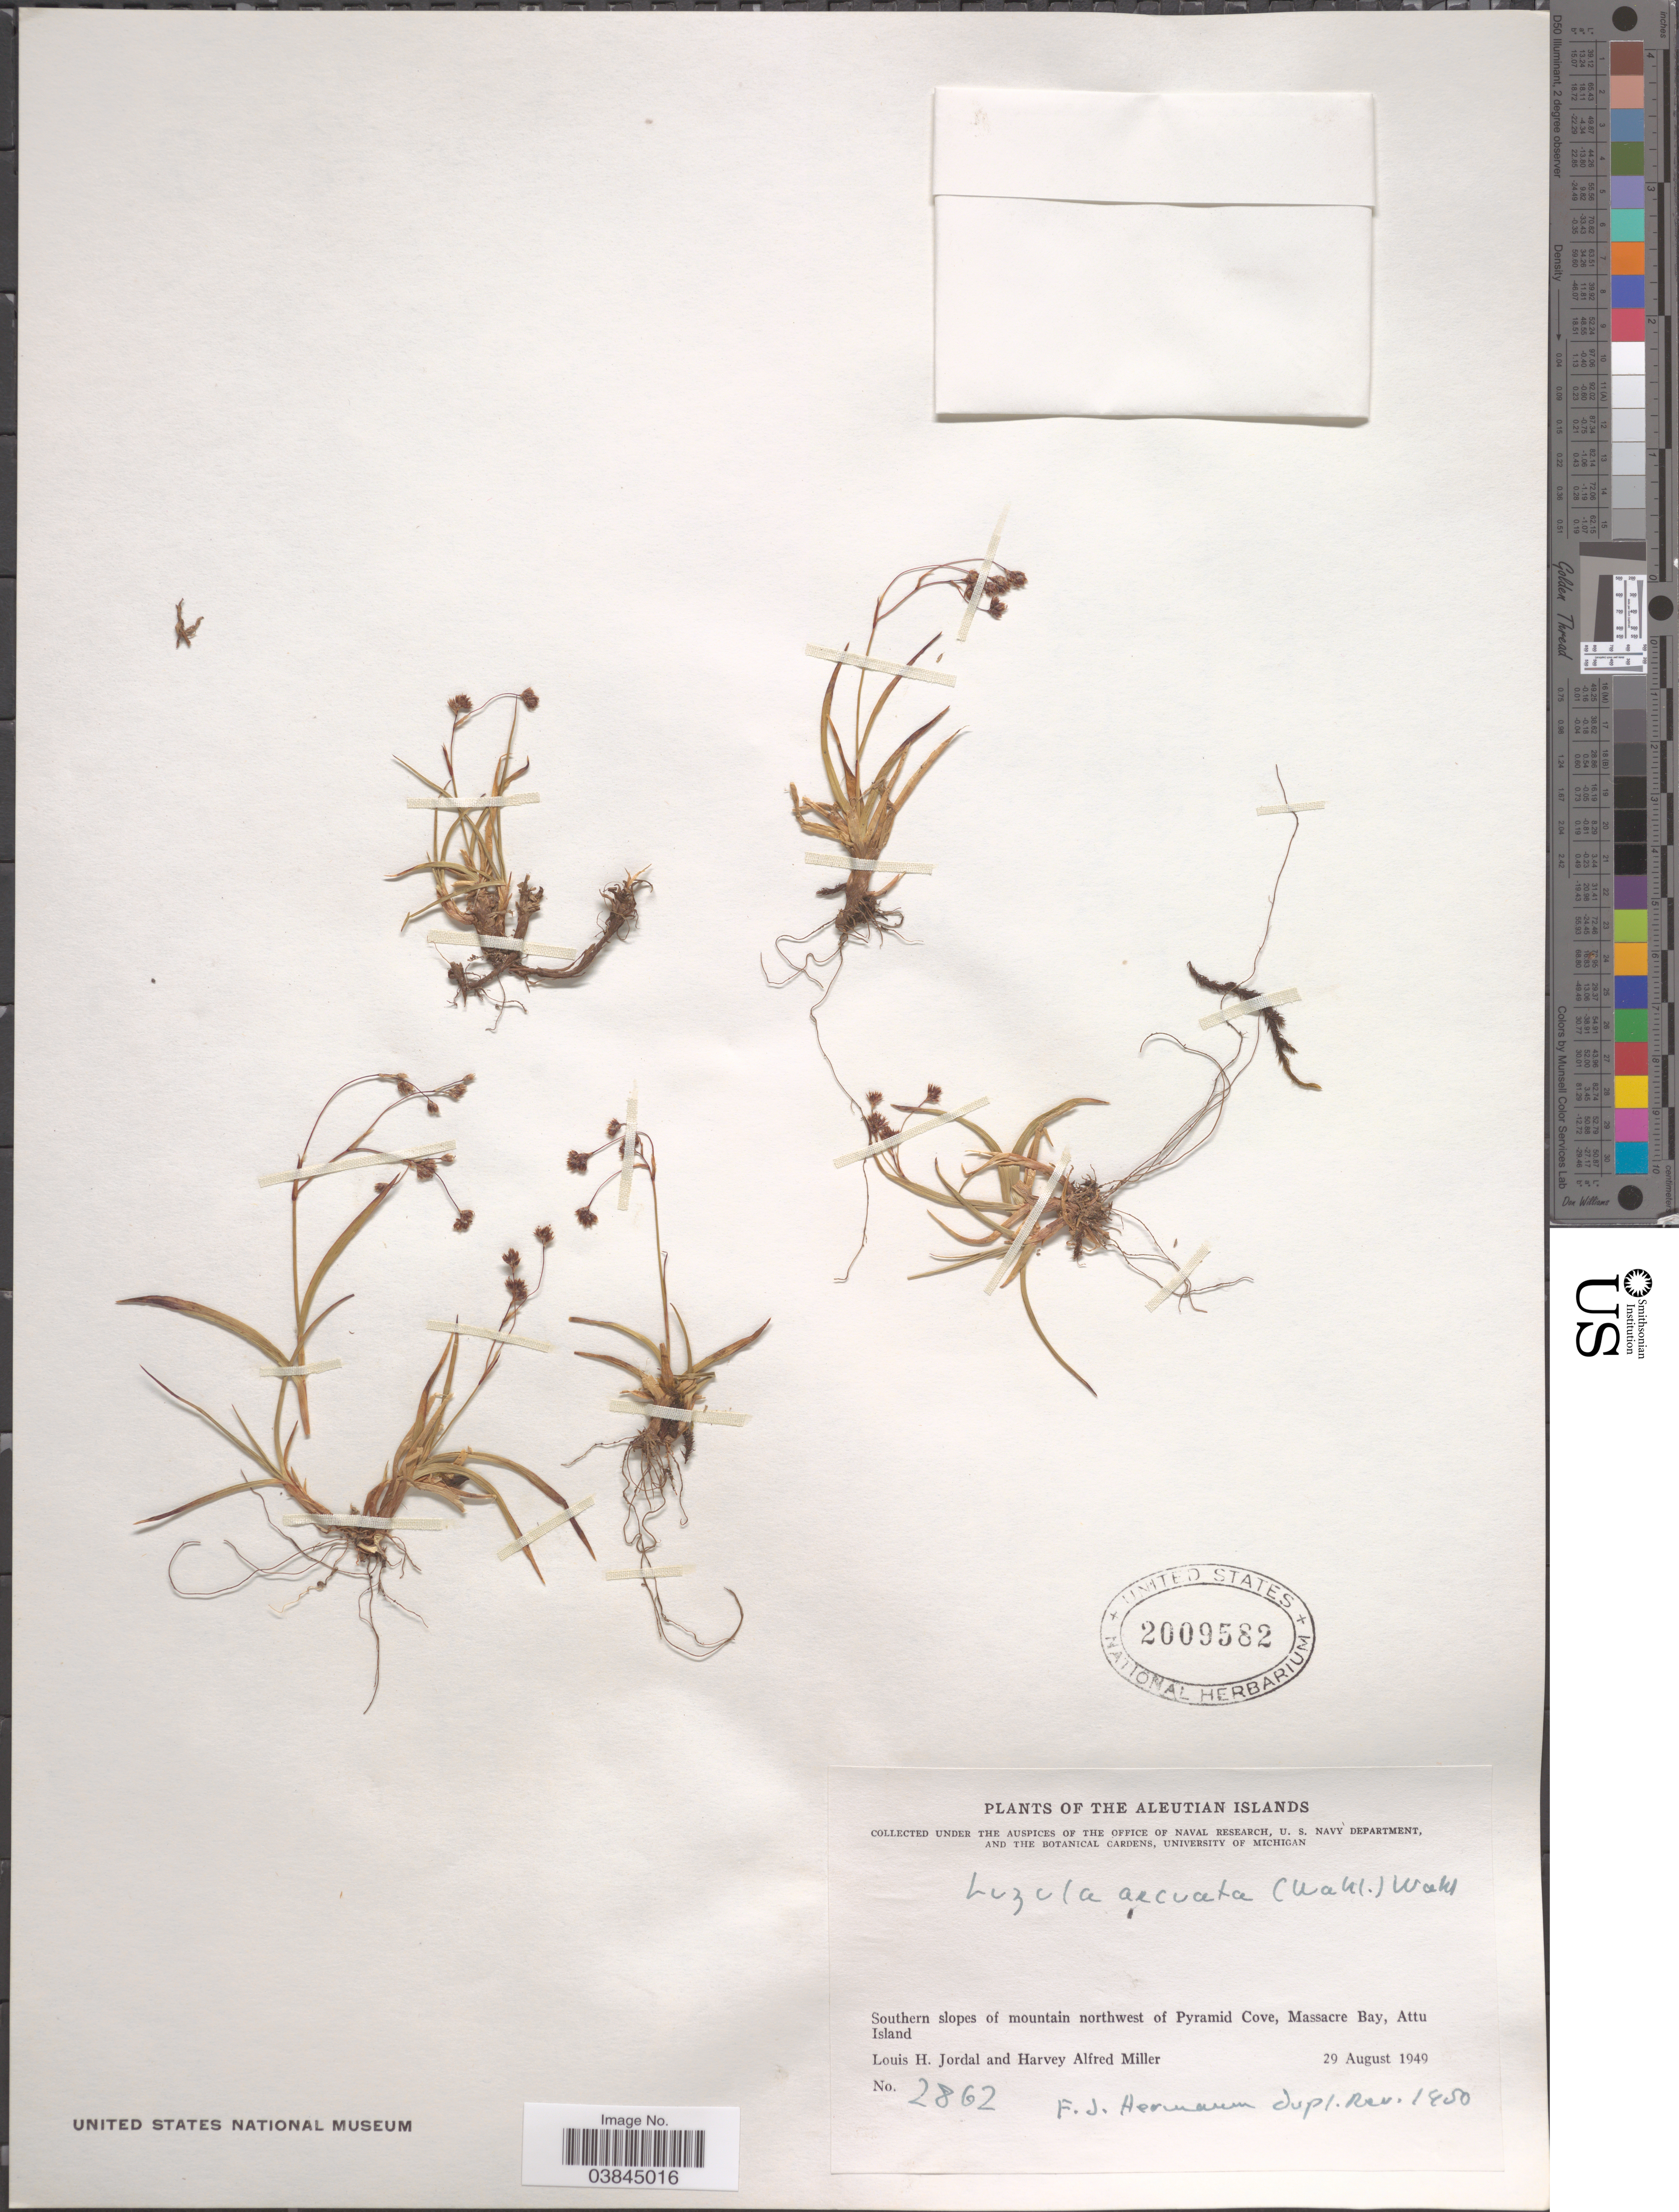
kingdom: Plantae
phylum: Tracheophyta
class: Liliopsida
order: Poales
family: Juncaceae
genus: Luzula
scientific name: Luzula arcuata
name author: (Wahlenb.) Sw.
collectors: L. Jordal & H. A. Miller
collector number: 2862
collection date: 1949-08-29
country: United States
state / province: Alaska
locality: The Aleutian Islands. Southern slopes of mountain northwest of Pyramid Cove, Massacre Bay, Attu Island.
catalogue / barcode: US 2009582